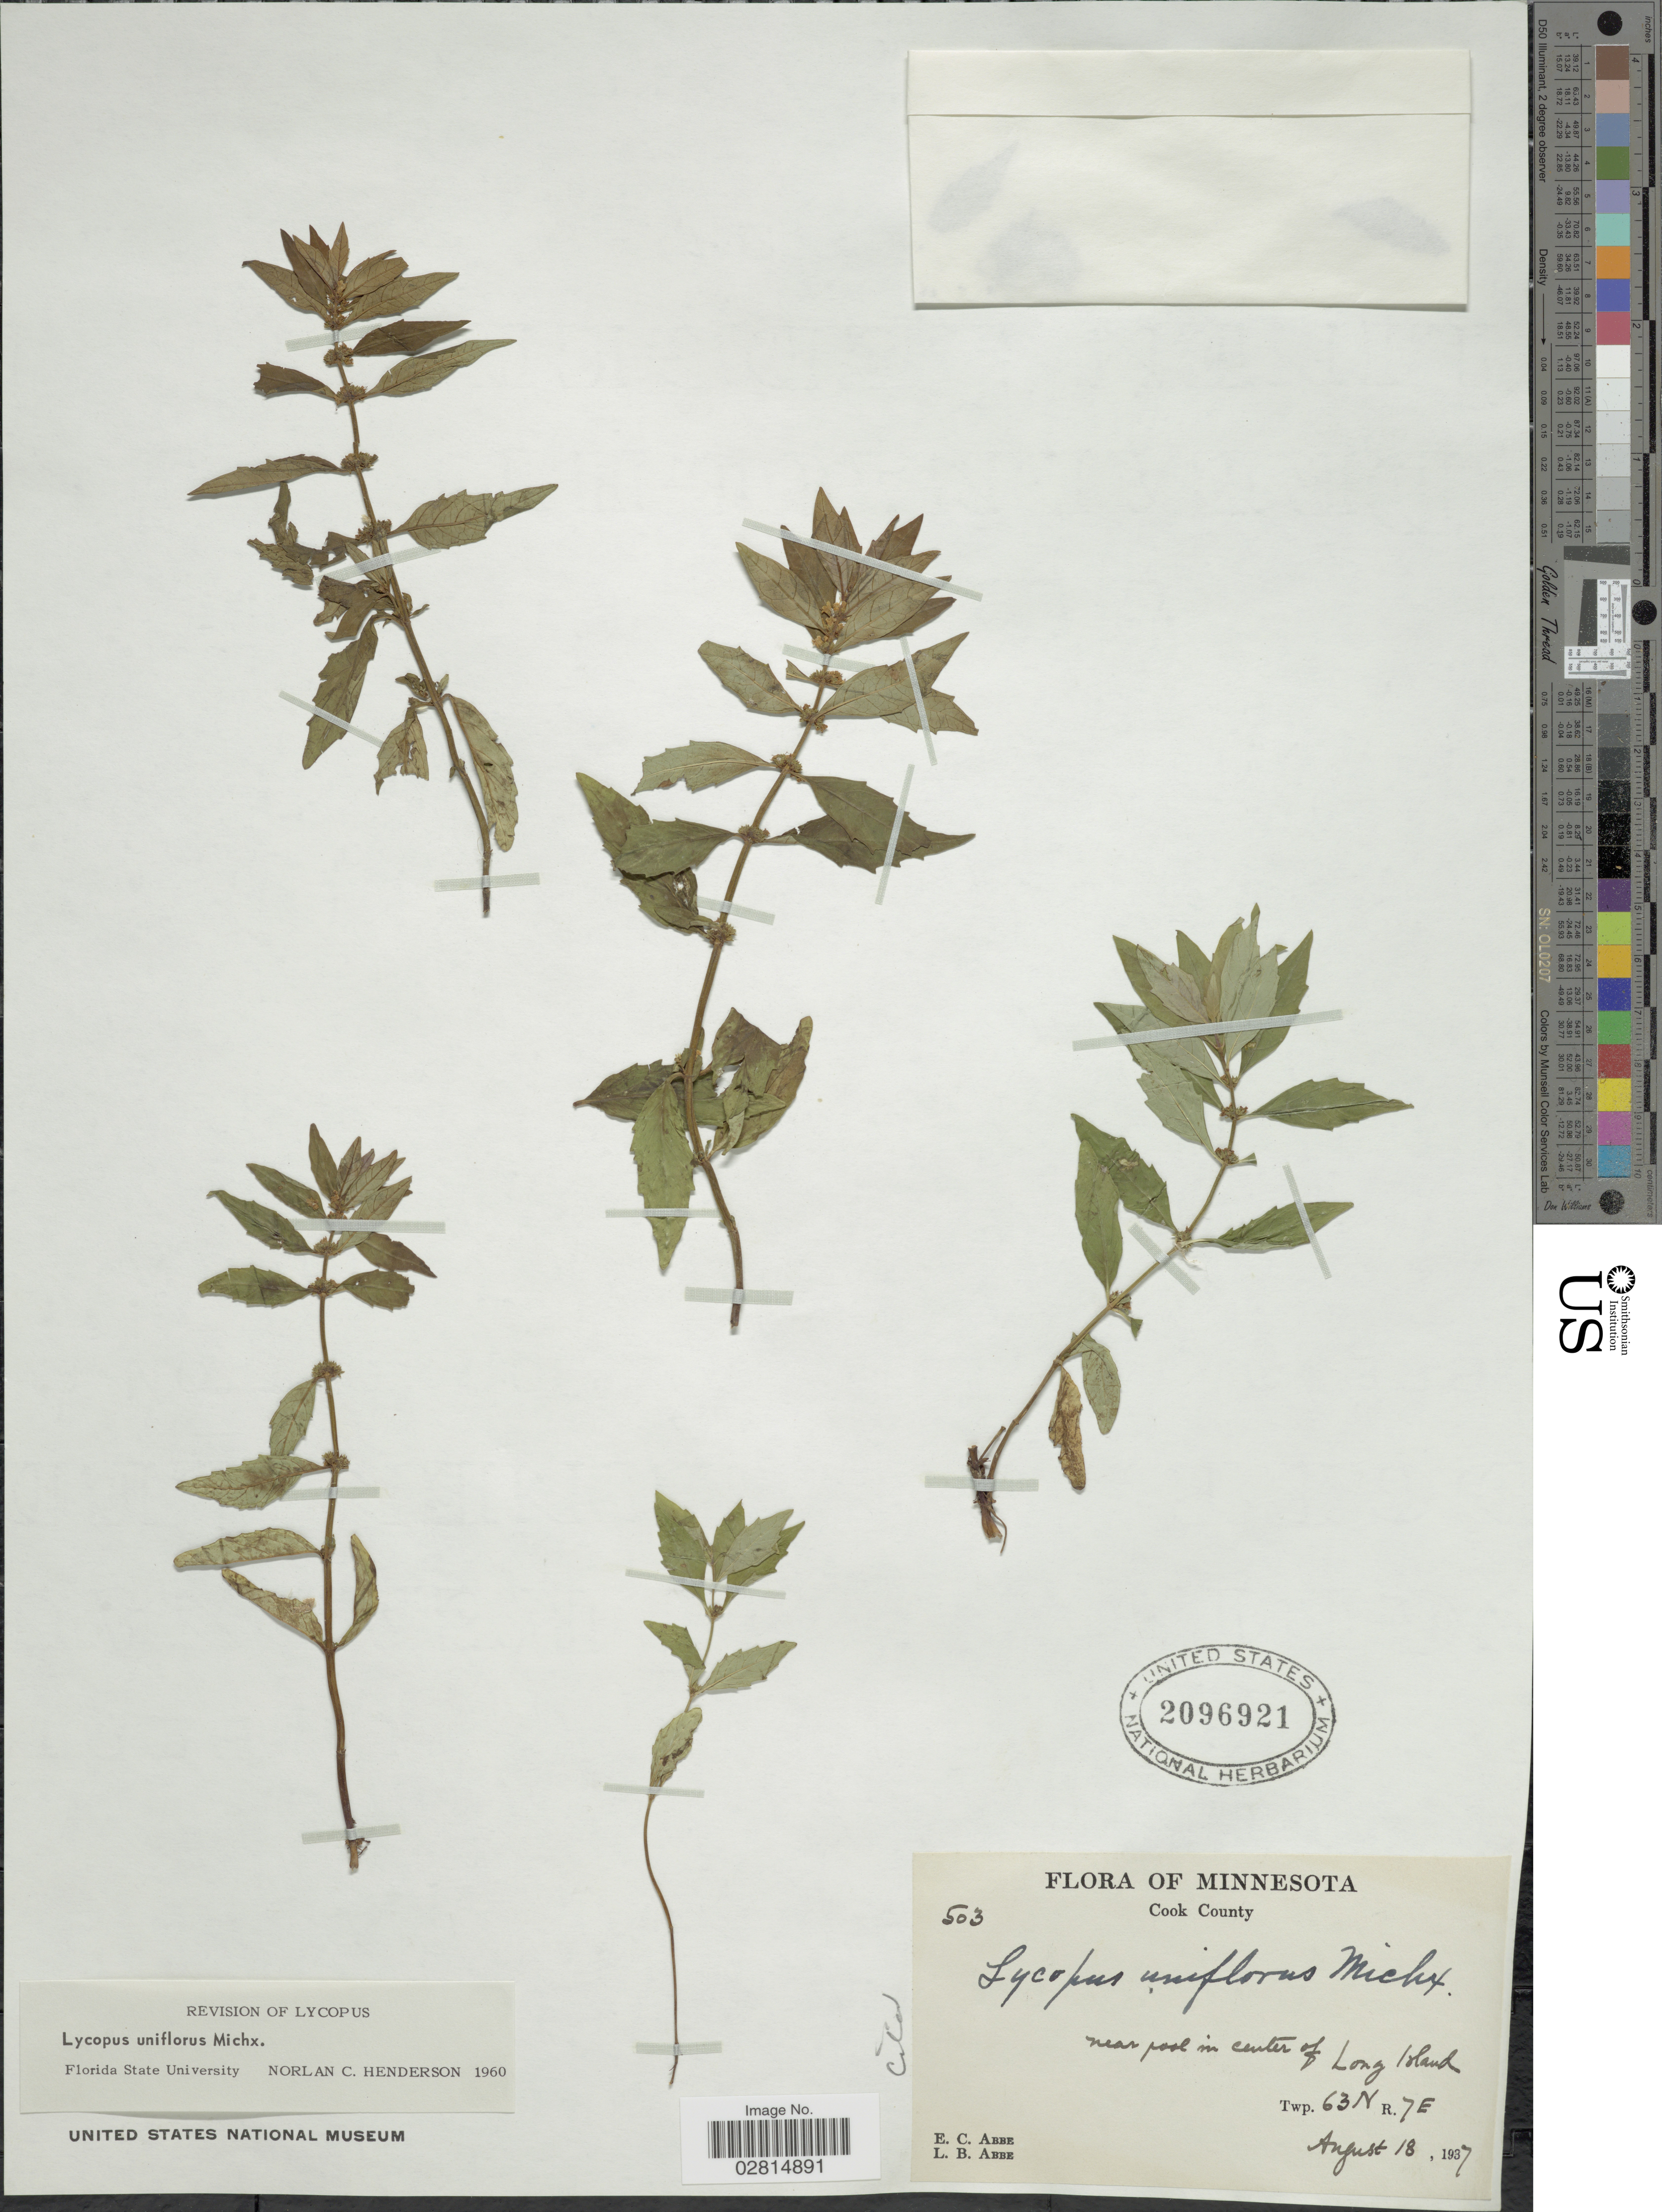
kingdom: Plantae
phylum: Tracheophyta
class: Magnoliopsida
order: Lamiales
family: Lamiaceae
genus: Lycopus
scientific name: Lycopus uniflorus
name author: Michx.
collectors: E. C. Abbe & L. B. Abbe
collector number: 503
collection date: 1937-08-18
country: United States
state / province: Minnesota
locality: Cook County, near pool in center of Long Island, Twp. 63N R7E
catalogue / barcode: US 2096921